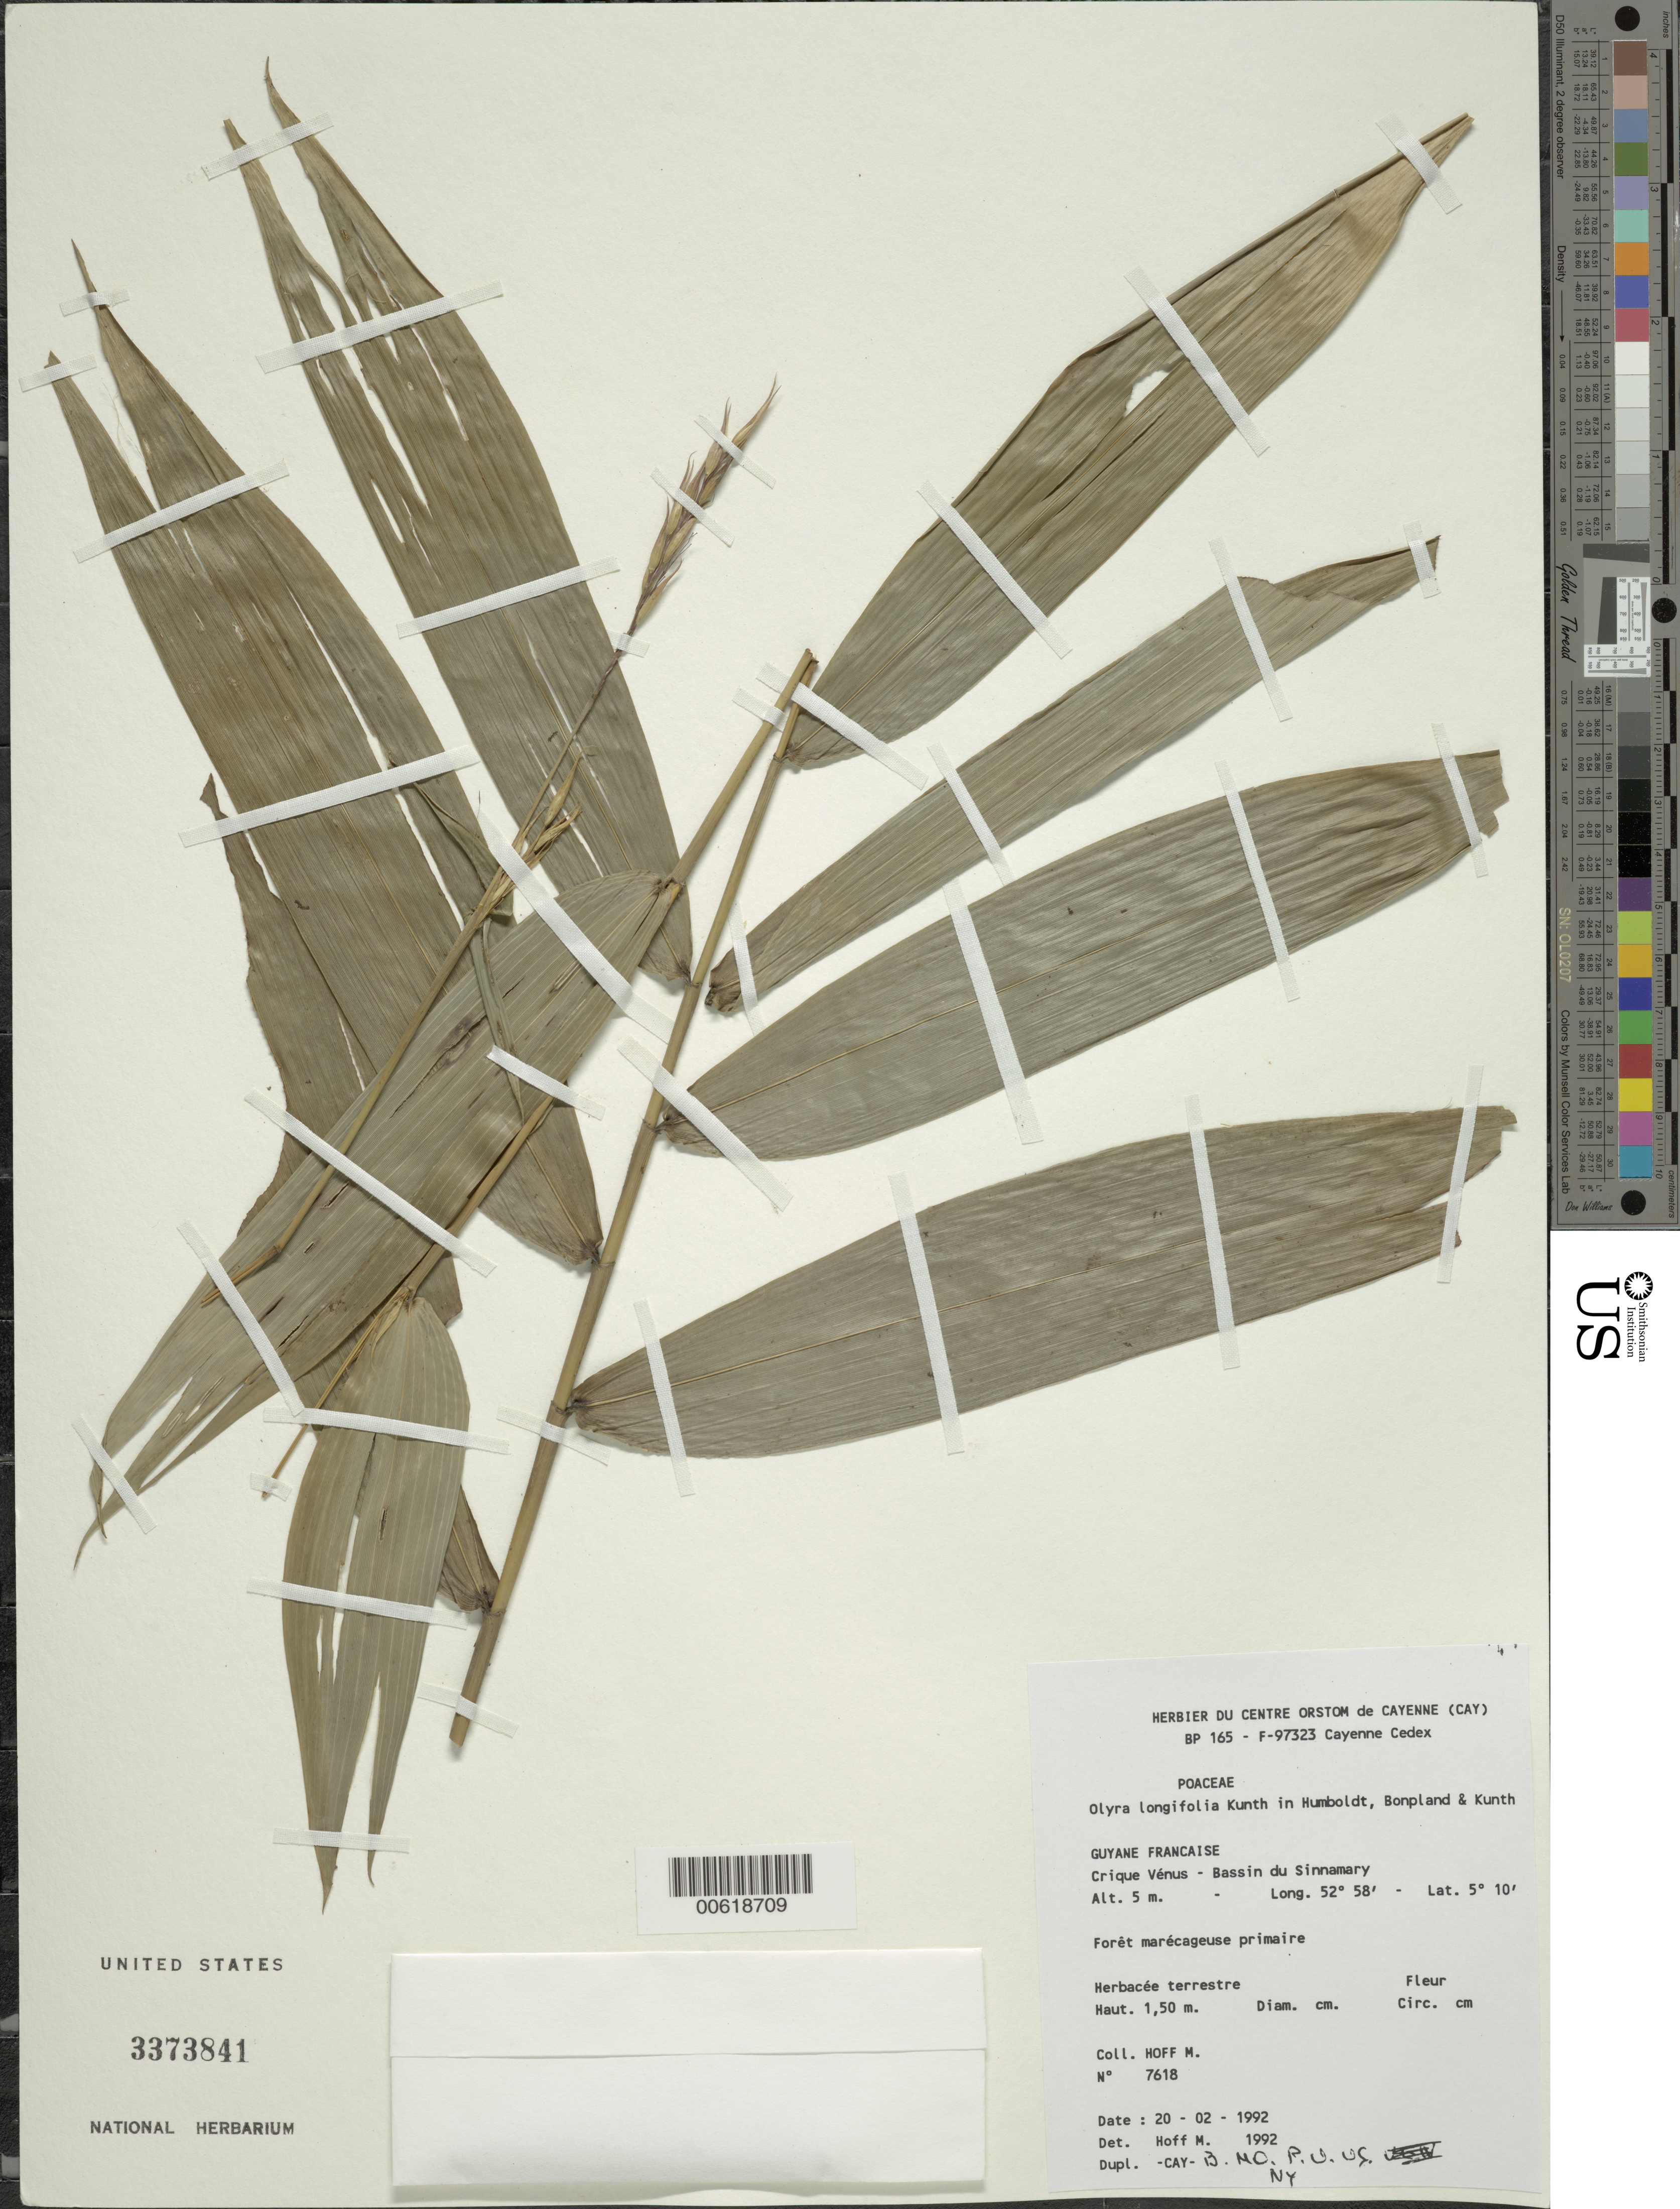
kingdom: Plantae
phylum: Tracheophyta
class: Liliopsida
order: Poales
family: Poaceae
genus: Olyra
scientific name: Olyra longifolia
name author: Kunth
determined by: Hoff, M.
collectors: M. Hoff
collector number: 7618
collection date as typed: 20-Feb-92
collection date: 1992-02-20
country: French Guiana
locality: Crique Vénus, Bassin du Sinnamary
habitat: Forêt marecaguese primaire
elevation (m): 5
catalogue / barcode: US 3373841